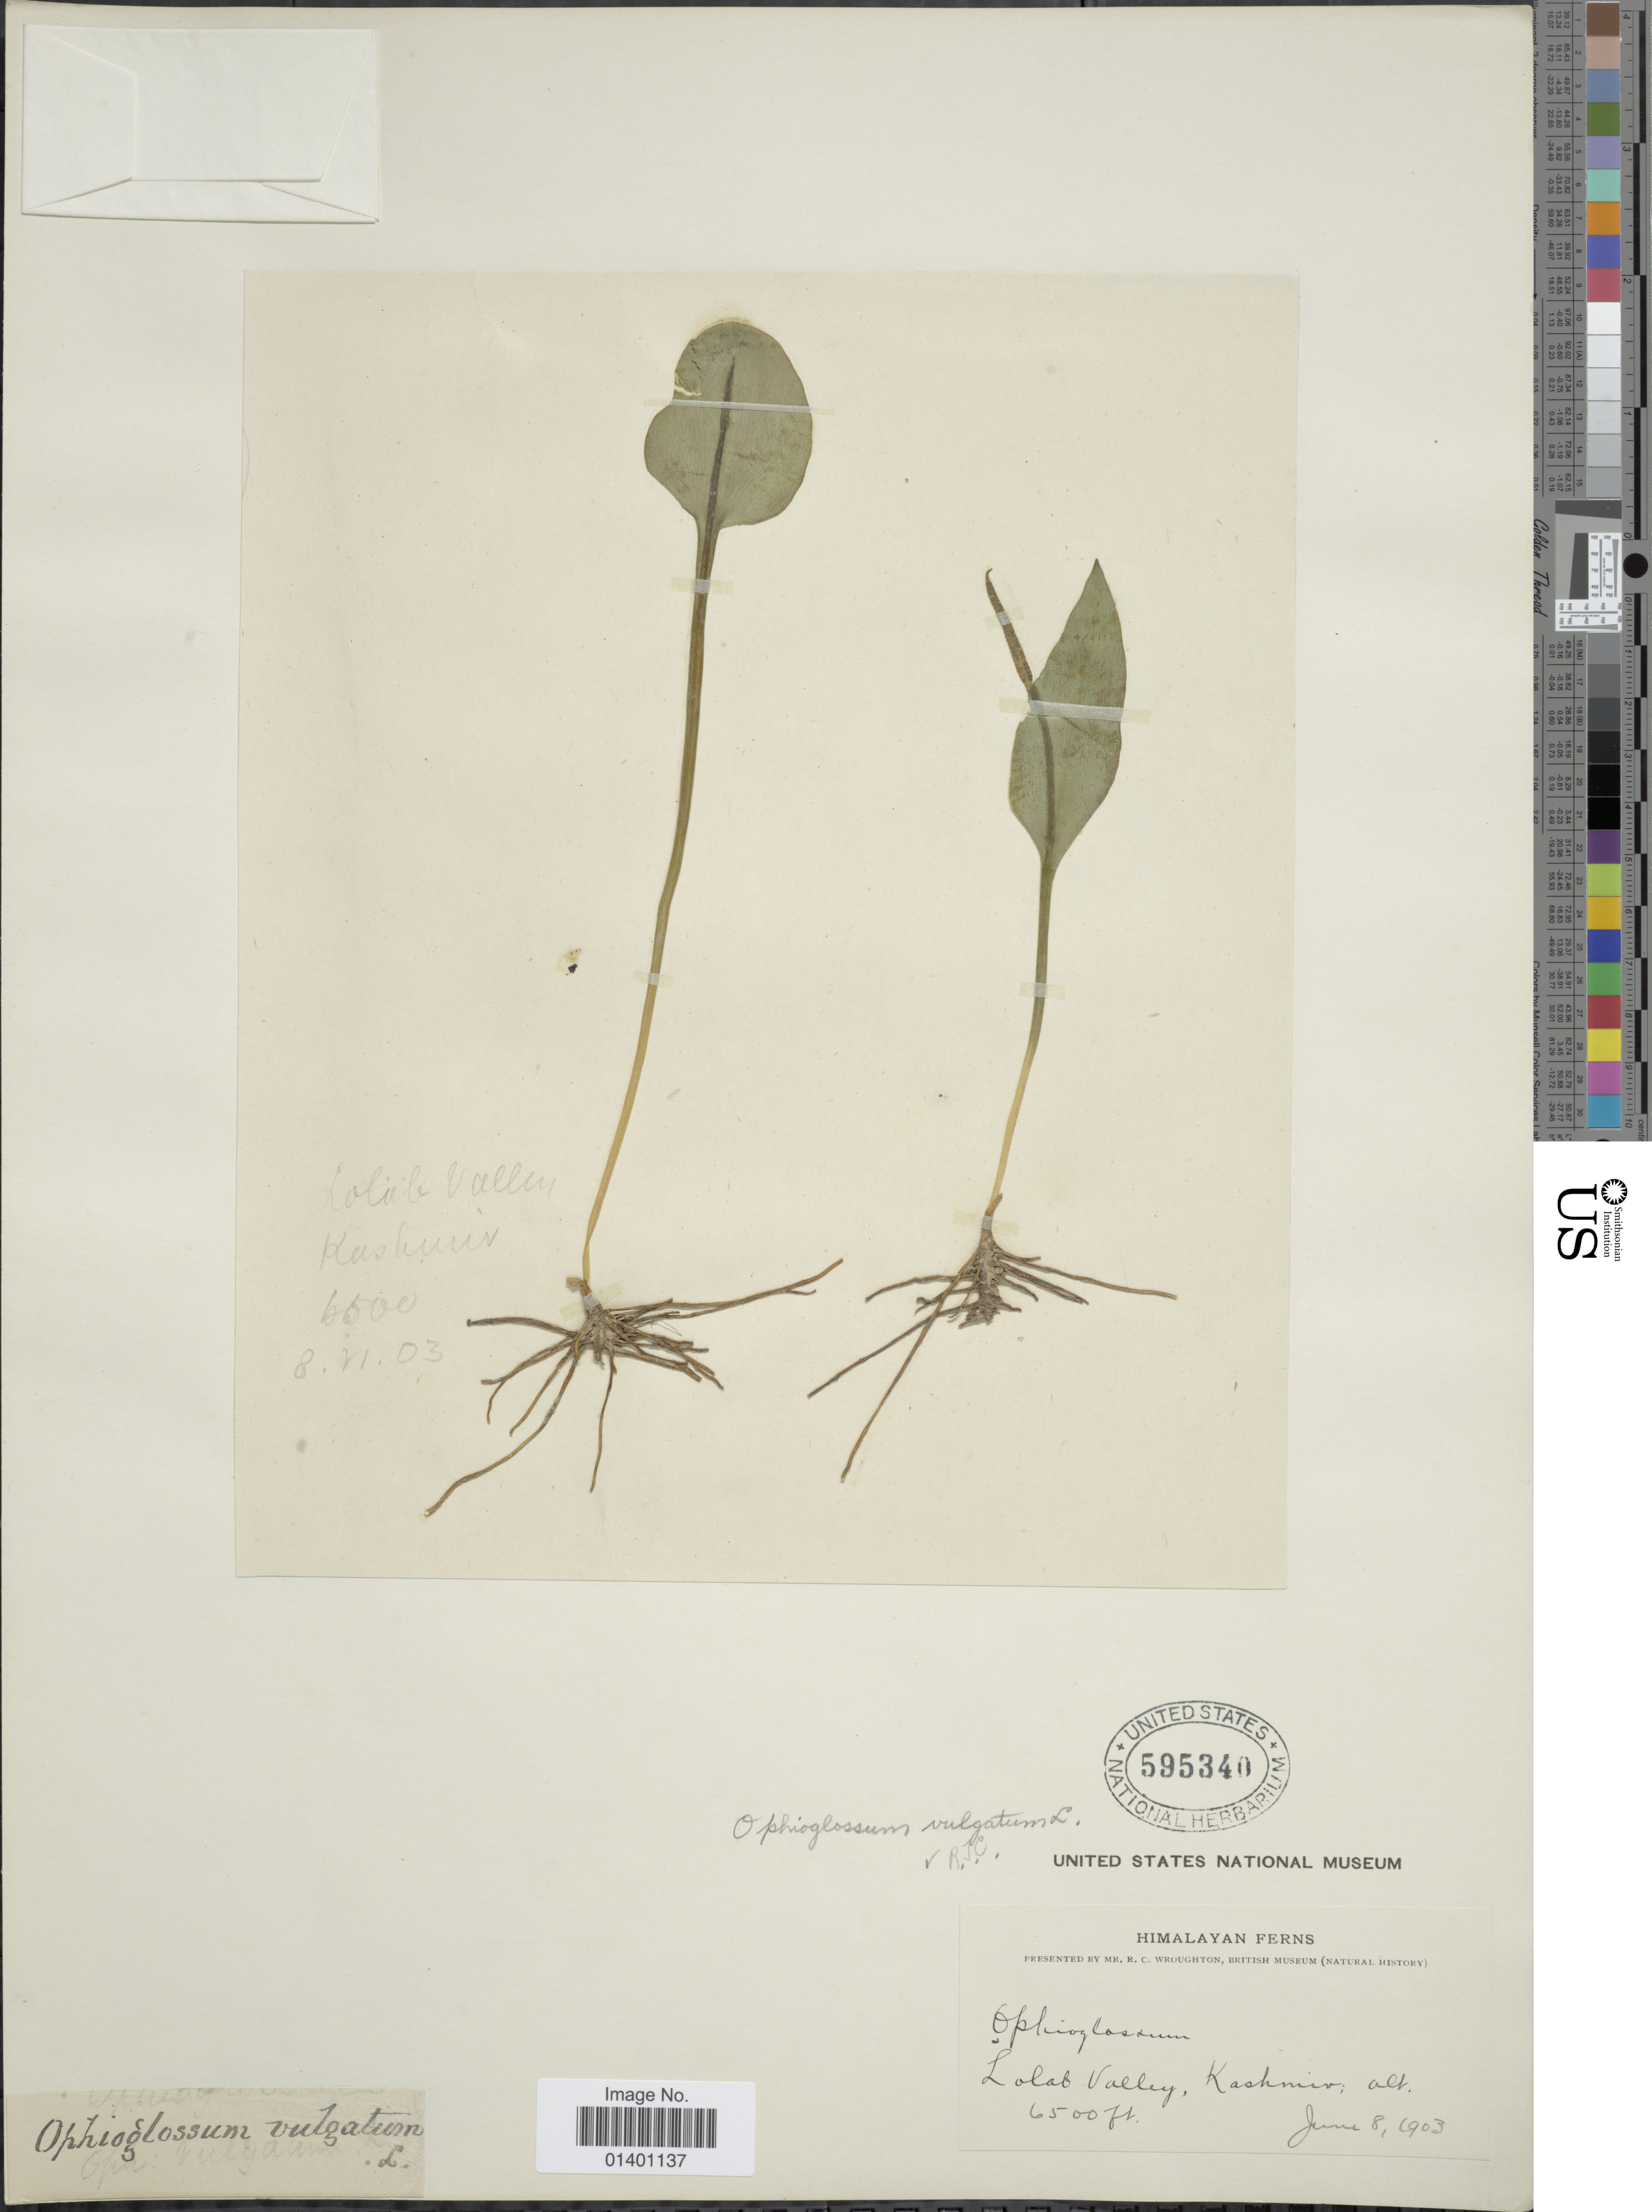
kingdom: Plantae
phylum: Tracheophyta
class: Polypodiopsida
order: Ophioglossales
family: Ophioglossaceae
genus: Ophioglossum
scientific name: Ophioglossum vulgatum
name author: L.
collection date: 1903-06-08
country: India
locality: Himalayan ferns, Lolab Valley, Kashmir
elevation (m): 1981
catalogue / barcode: US 595340